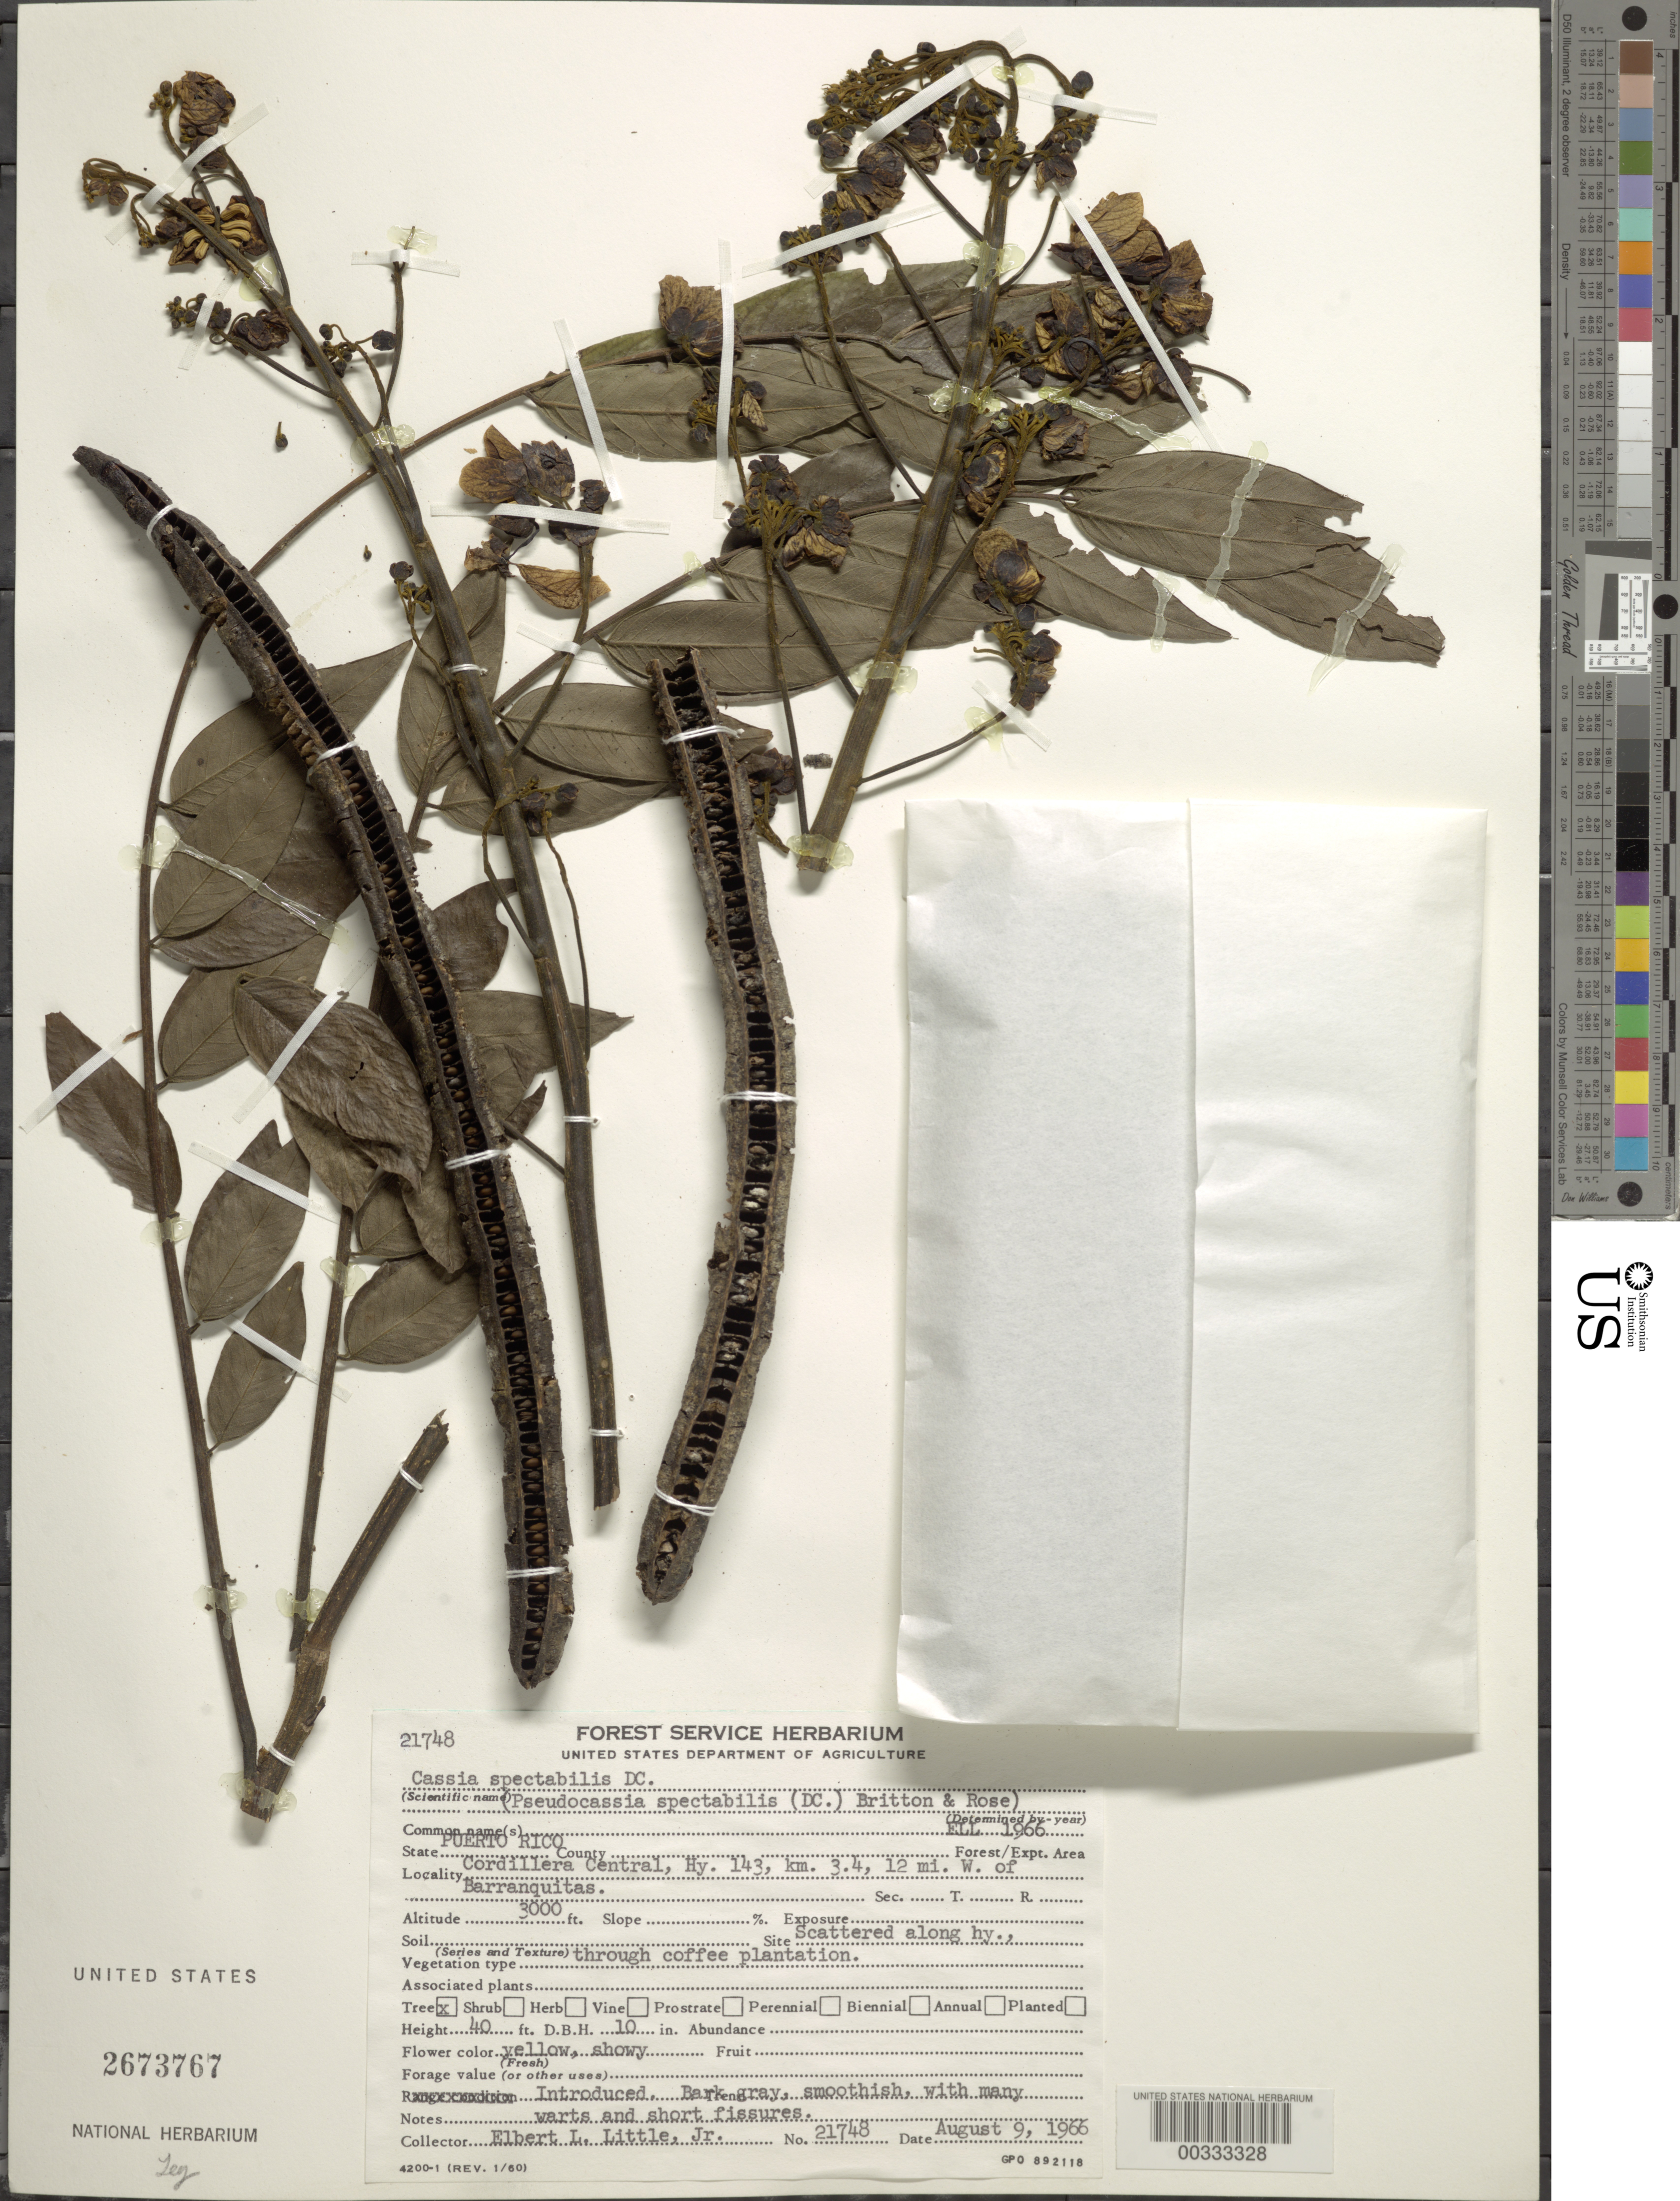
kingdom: Plantae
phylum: Tracheophyta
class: Magnoliopsida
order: Fabales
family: Fabaceae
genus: Senna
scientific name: Senna spectabilis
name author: (DC.) H.S. Irwin & Barneby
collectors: E. L. Little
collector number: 21748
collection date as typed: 09 Aug 1966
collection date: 1966-08-09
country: Puerto Rico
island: Greater Antilles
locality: Cordillera central, hwy 143, km 3.4, 12 mi w of barranquitas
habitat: Along highway and through coffee plantation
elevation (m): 914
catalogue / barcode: US 2673767